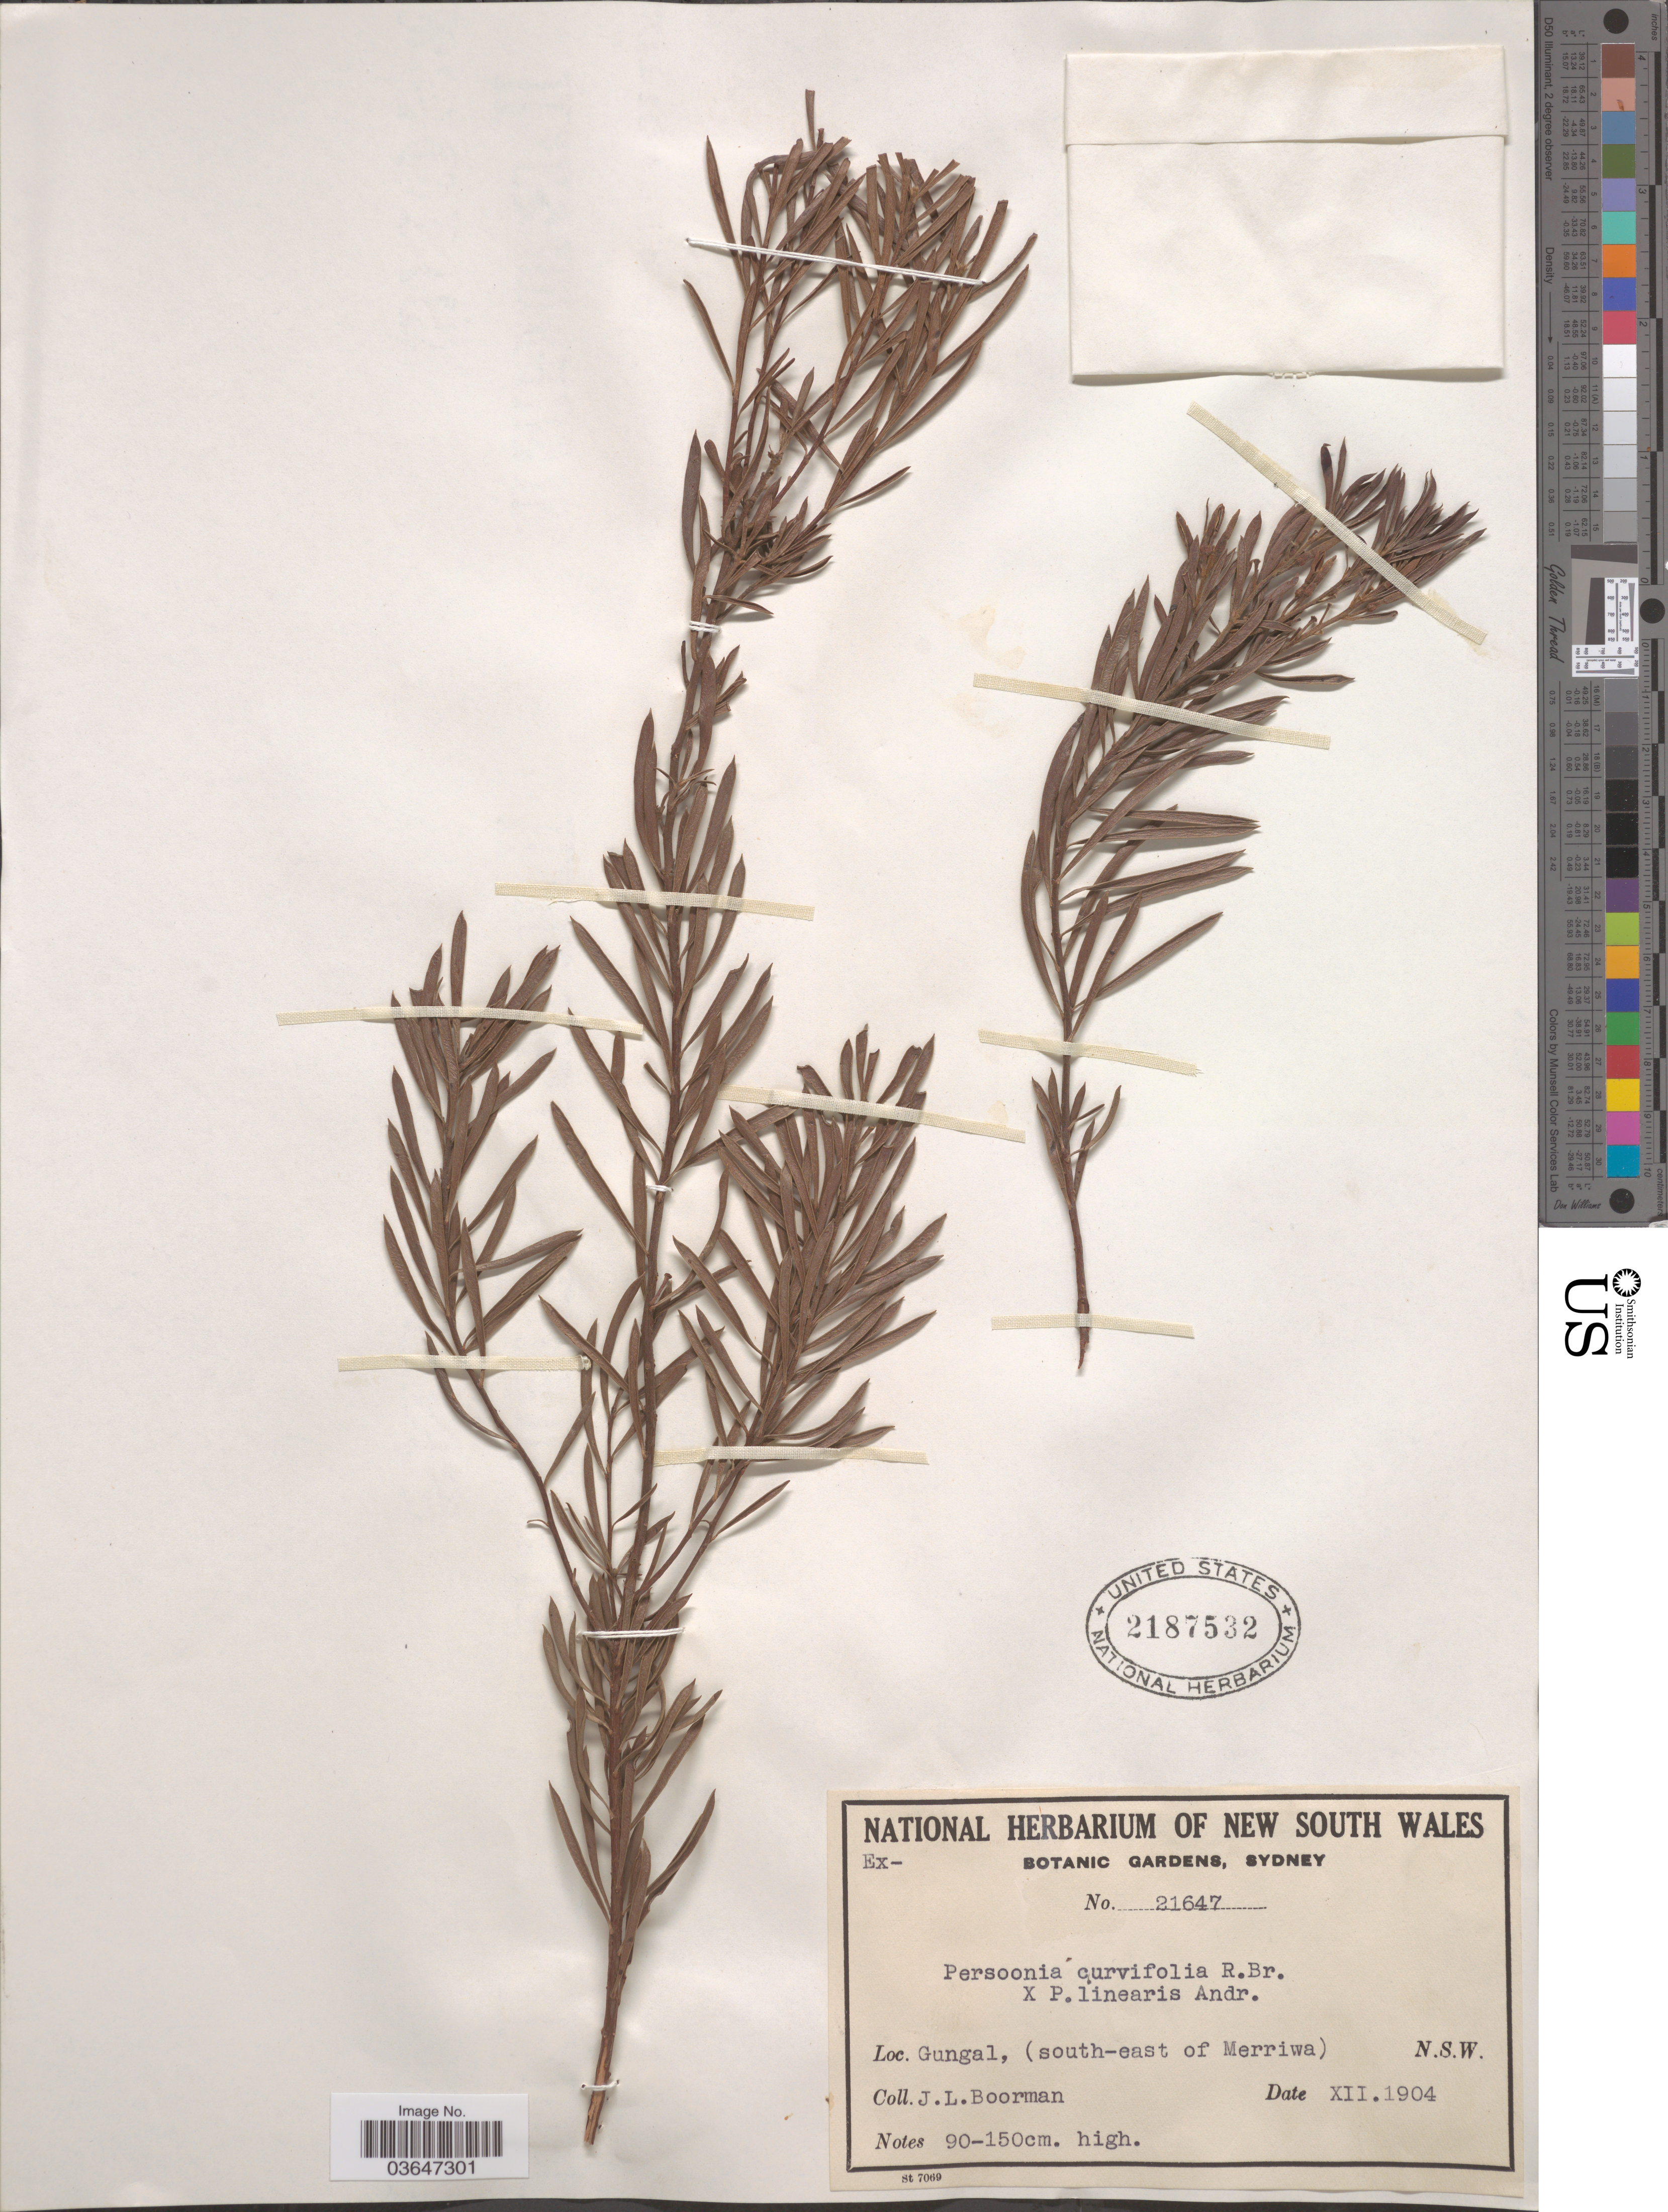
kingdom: Plantae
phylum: Tracheophyta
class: Magnoliopsida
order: Proteales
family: Proteaceae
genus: Persoonia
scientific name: Persoonia curvifolia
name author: R. Br.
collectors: J. Boorman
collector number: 21647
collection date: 1904-12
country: Australia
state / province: New South Wales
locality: Gungal, (south-east of Merriwa).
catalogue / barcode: US 2187532